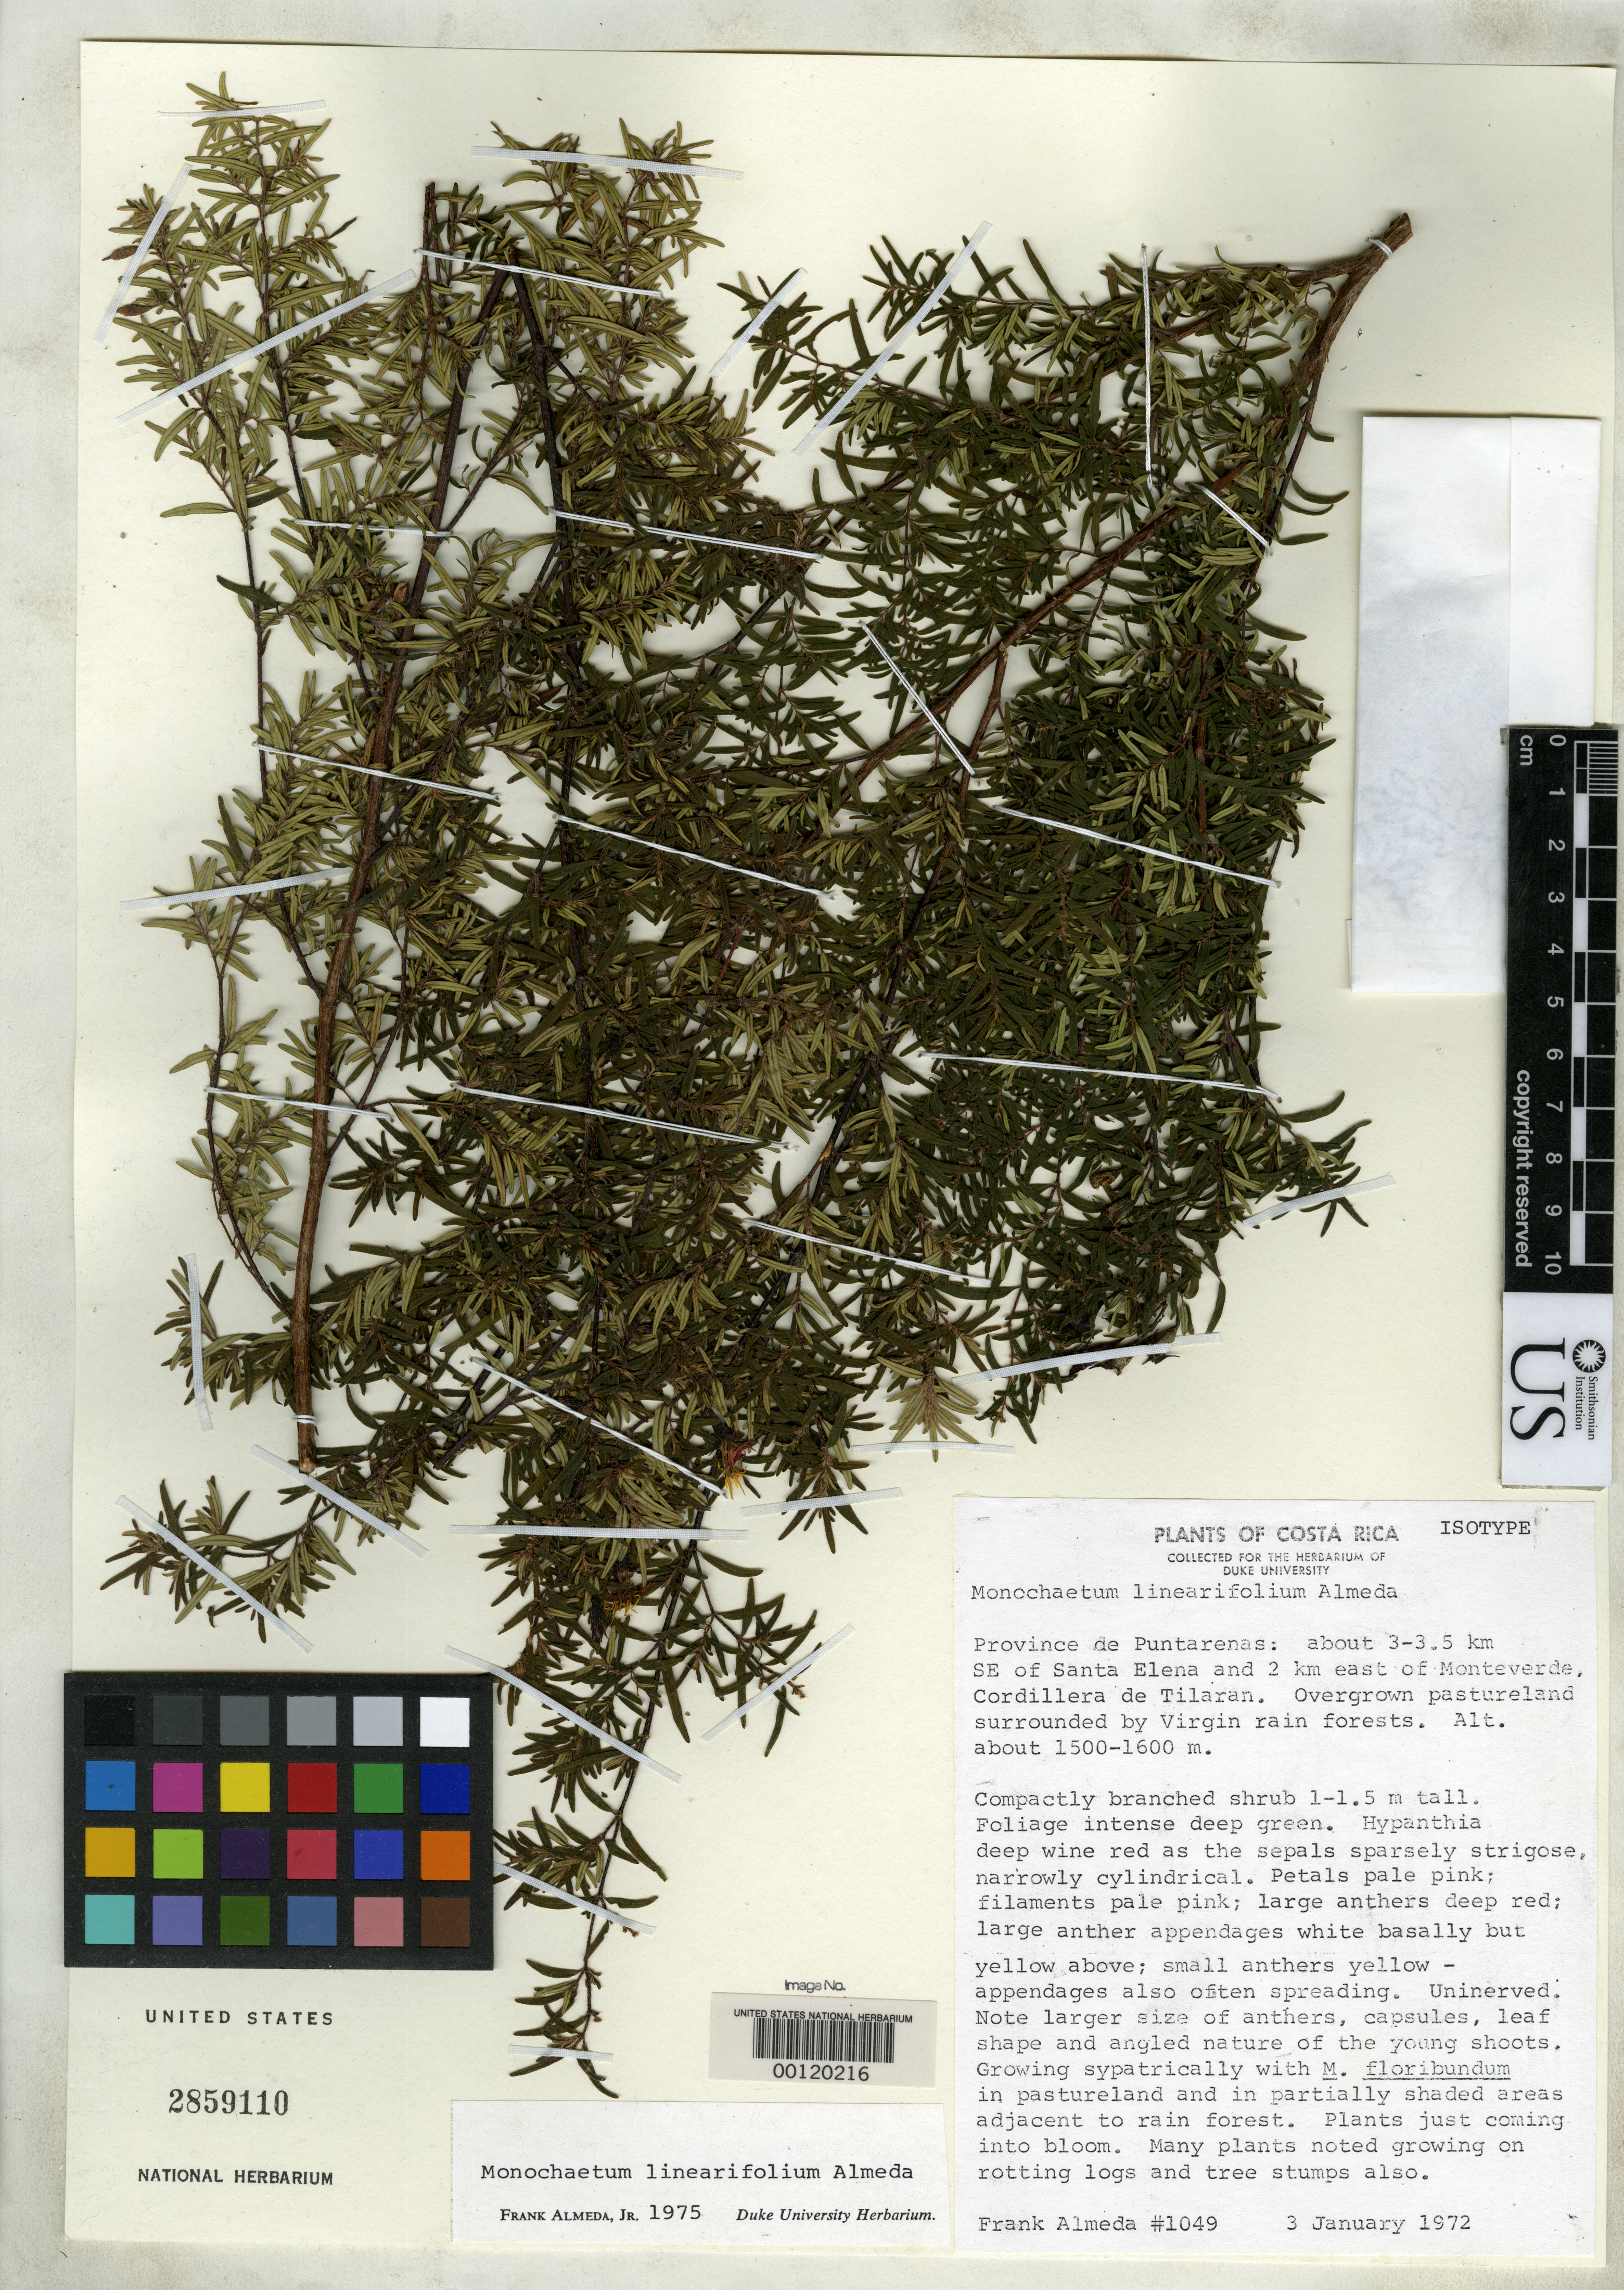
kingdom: Plantae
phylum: Tracheophyta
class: Magnoliopsida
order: Myrtales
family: Melastomataceae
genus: Monochaetum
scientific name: Monochaetum linearifolium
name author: Almeda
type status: Isotype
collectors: F. Almeda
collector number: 1049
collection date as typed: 03 Jan 1972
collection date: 1972-01-03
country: Costa Rica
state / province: Puntarenas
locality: SE of Santa Elena, east of Monte Verde, Cordillera de Tilaran; alt. approximate.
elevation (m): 1500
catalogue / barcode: US 2859110